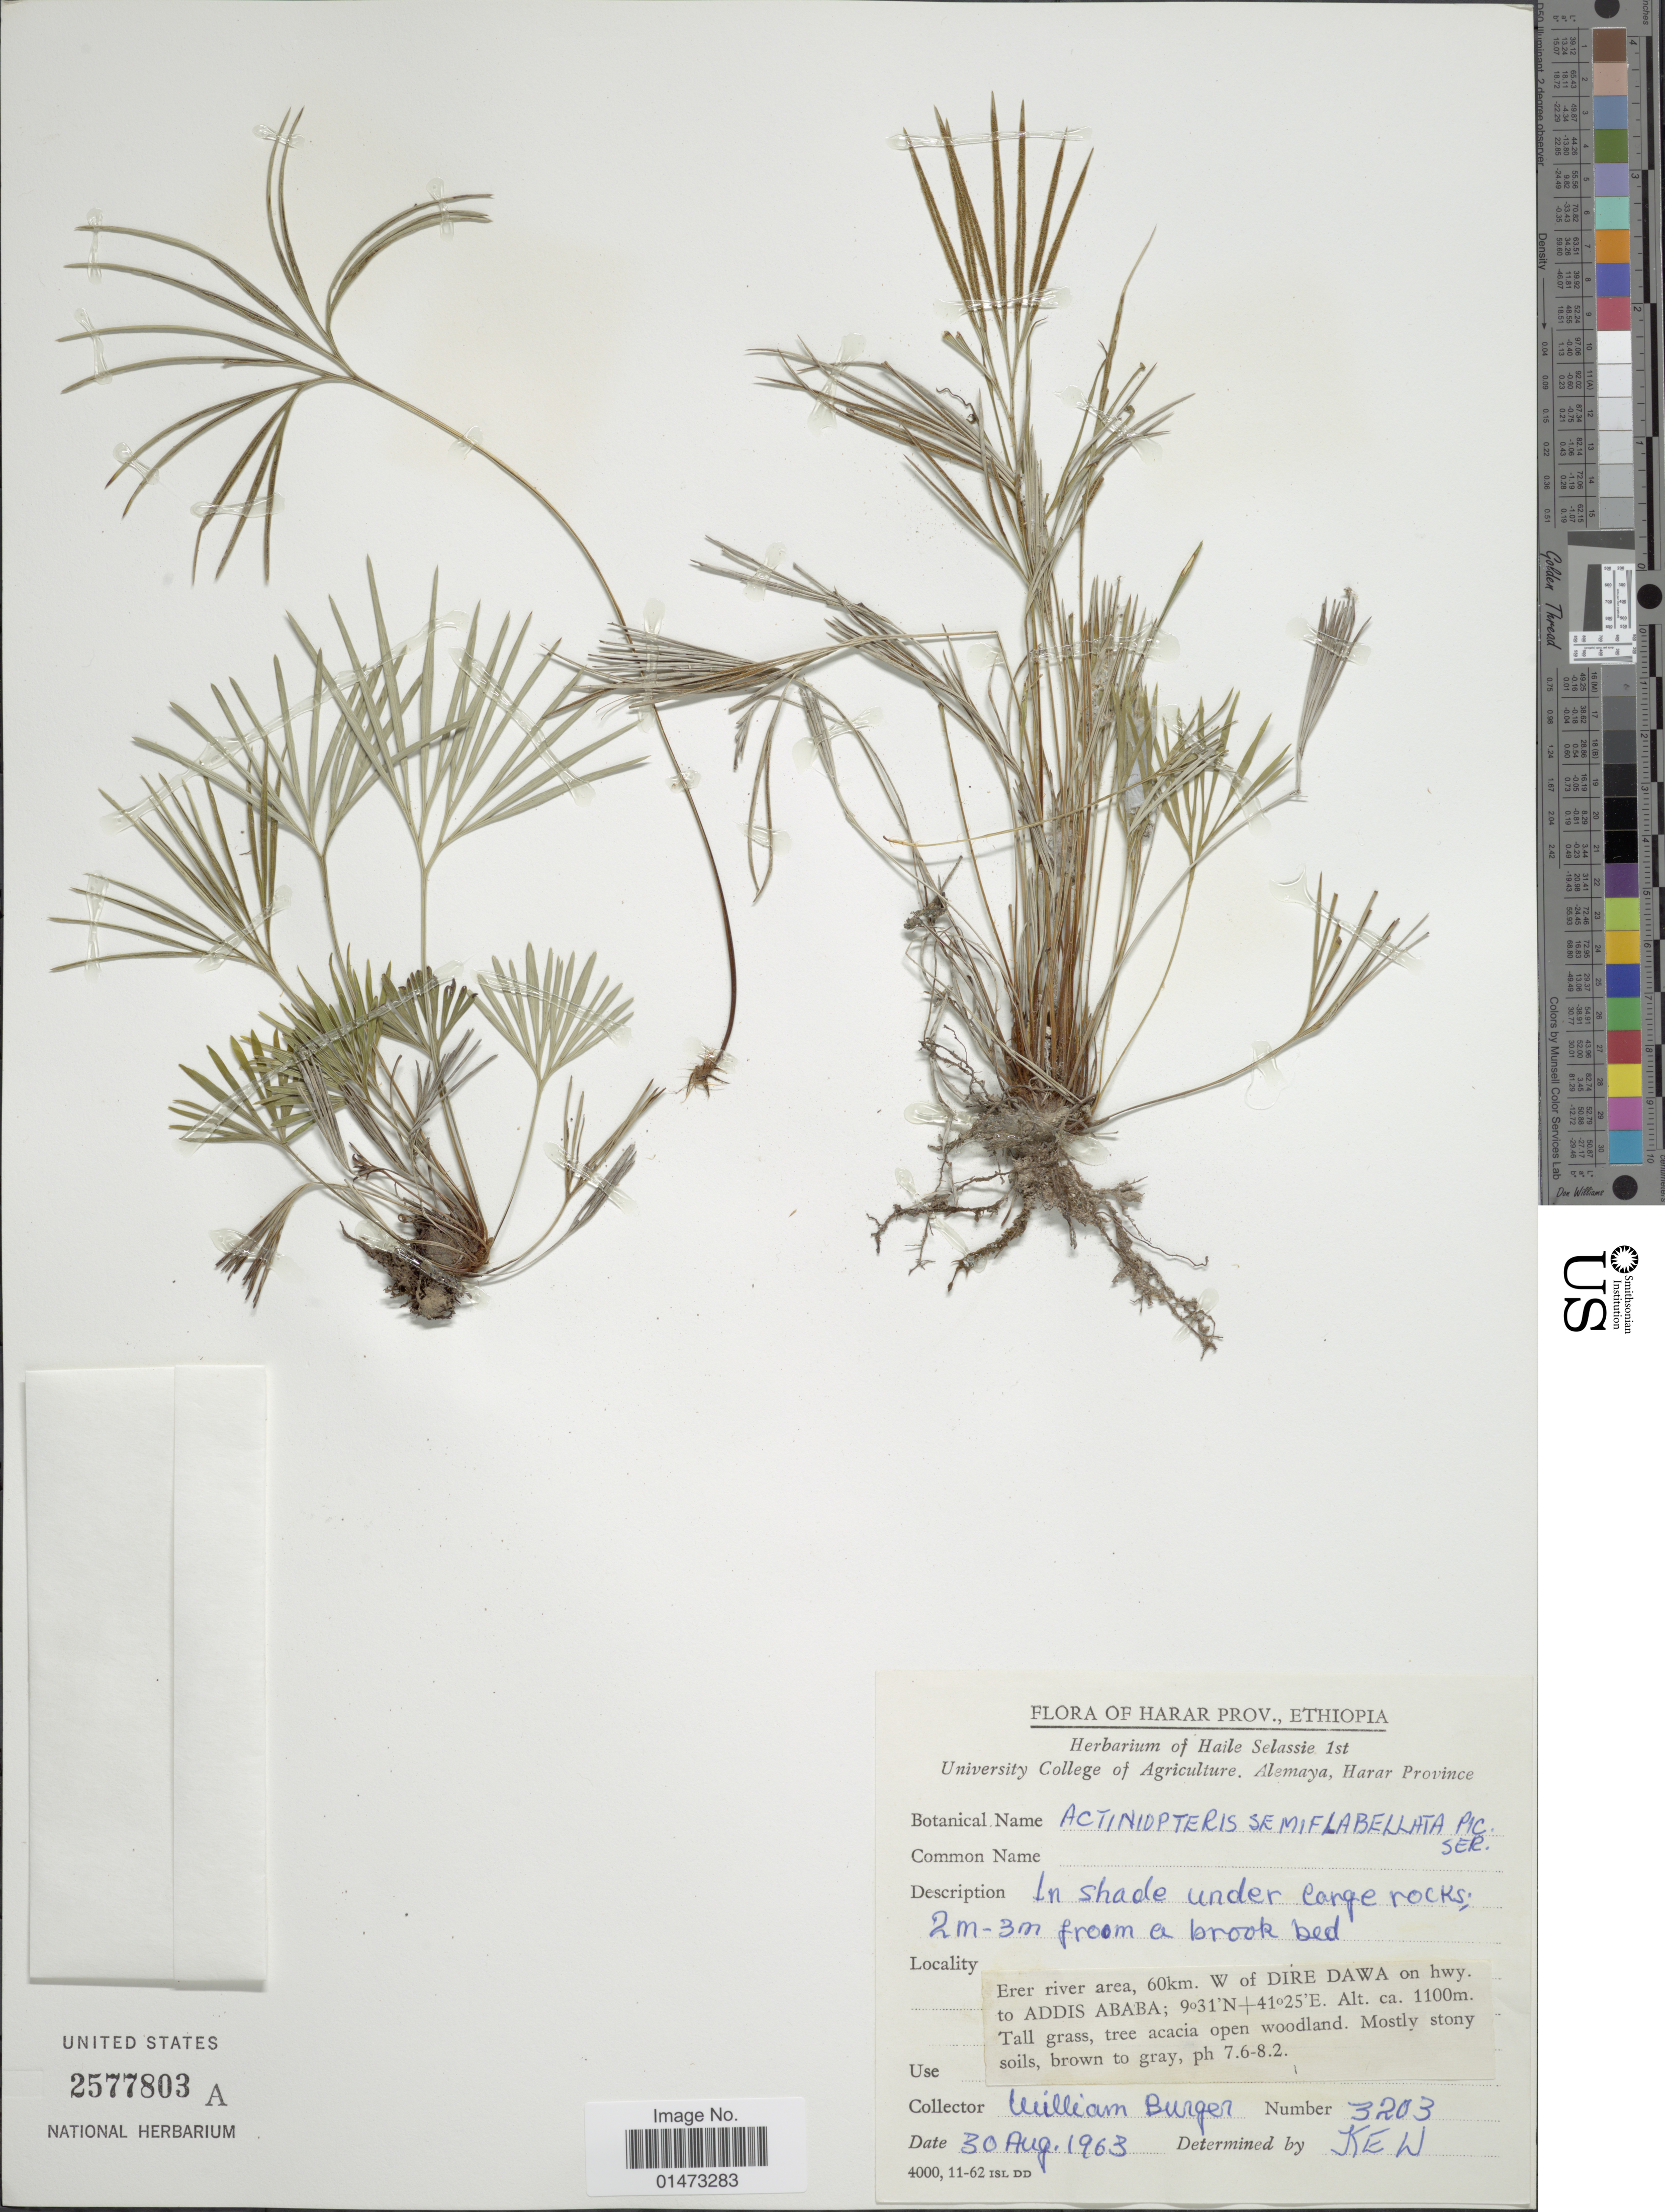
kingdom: Plantae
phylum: Tracheophyta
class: Polypodiopsida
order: Polypodiales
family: Pteridaceae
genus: Actiniopteris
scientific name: Actiniopteris semiflabellata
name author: Pic. Serm.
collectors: W. Burger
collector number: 3203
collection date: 1963-08-30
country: Ethiopia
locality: Harar Prov., Erer river area, 60 km. W of DIRE DAWA on hwy. to ADDIS ARABA.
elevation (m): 1100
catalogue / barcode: US 2577803A